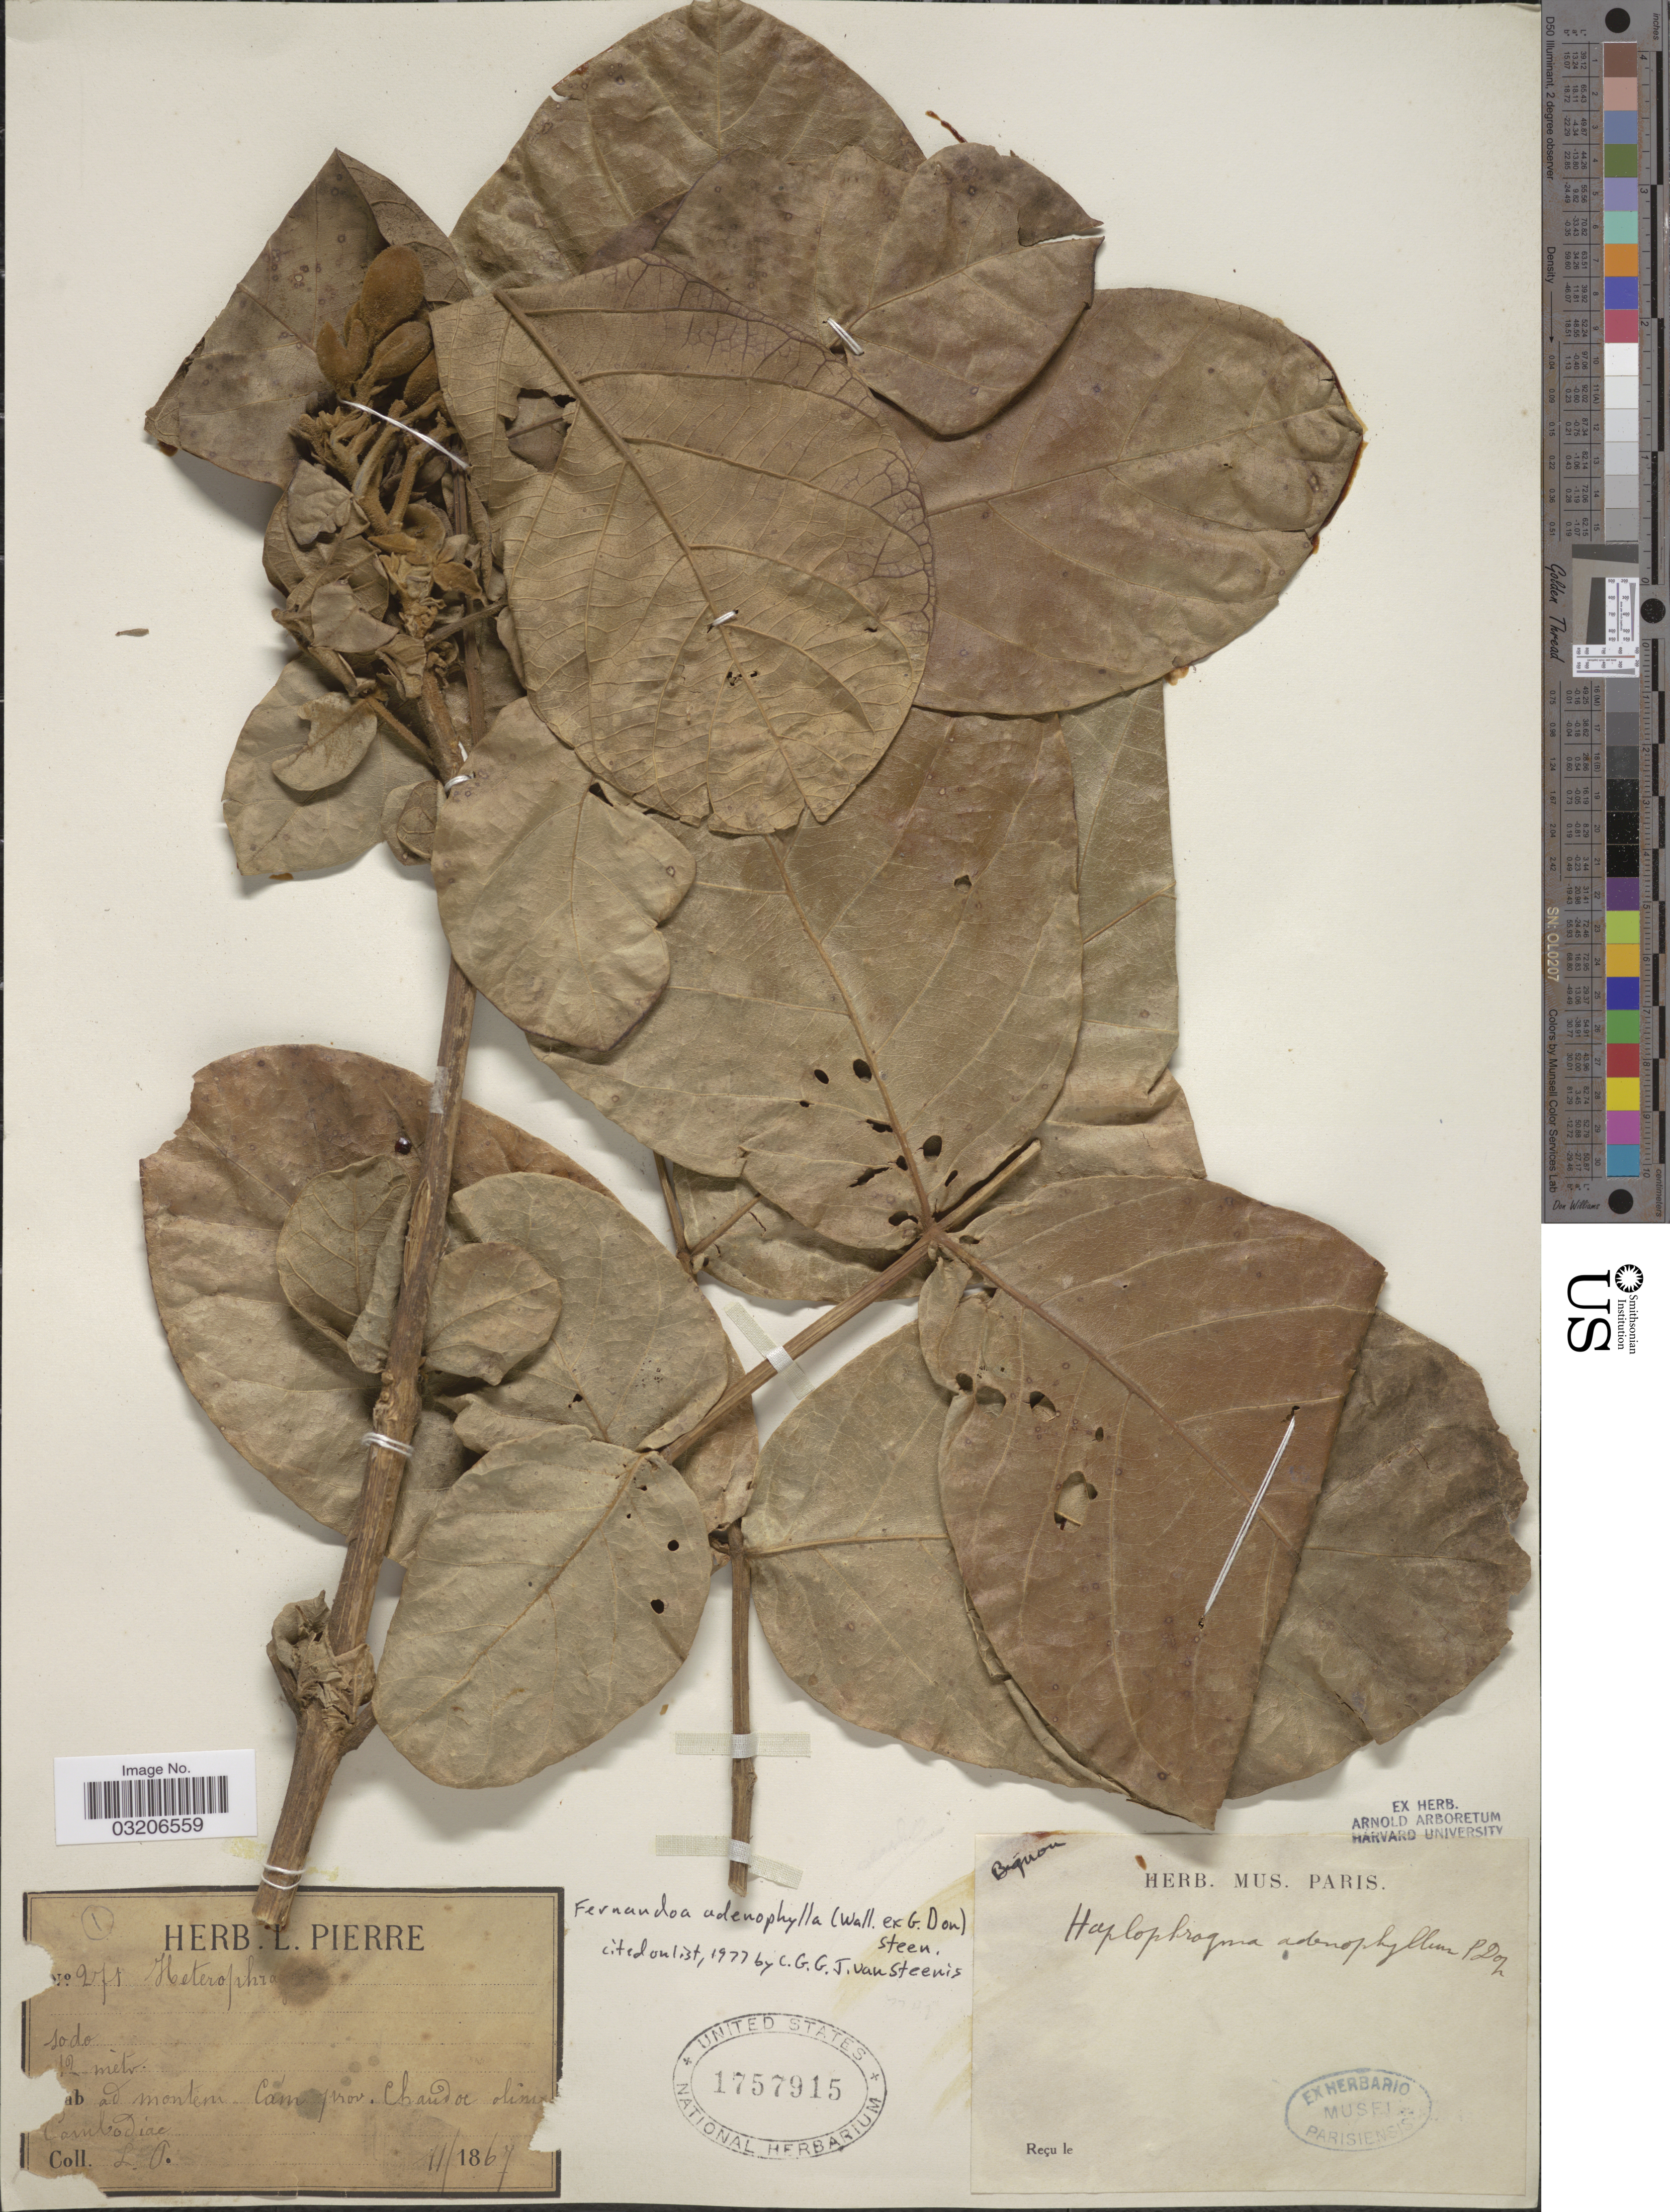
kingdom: Plantae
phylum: Tracheophyta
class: Magnoliopsida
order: Lamiales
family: Bignoniaceae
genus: Fernandoa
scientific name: Fernandoa adenophylla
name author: (Wall. ex G. Don) Steenis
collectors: L. Pierre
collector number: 271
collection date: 1867-11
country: Vietnam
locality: Sodo [unsure placement] ad montem Cám prov. Chaudoc olim Cambodiae.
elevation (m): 12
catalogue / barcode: US 1757915